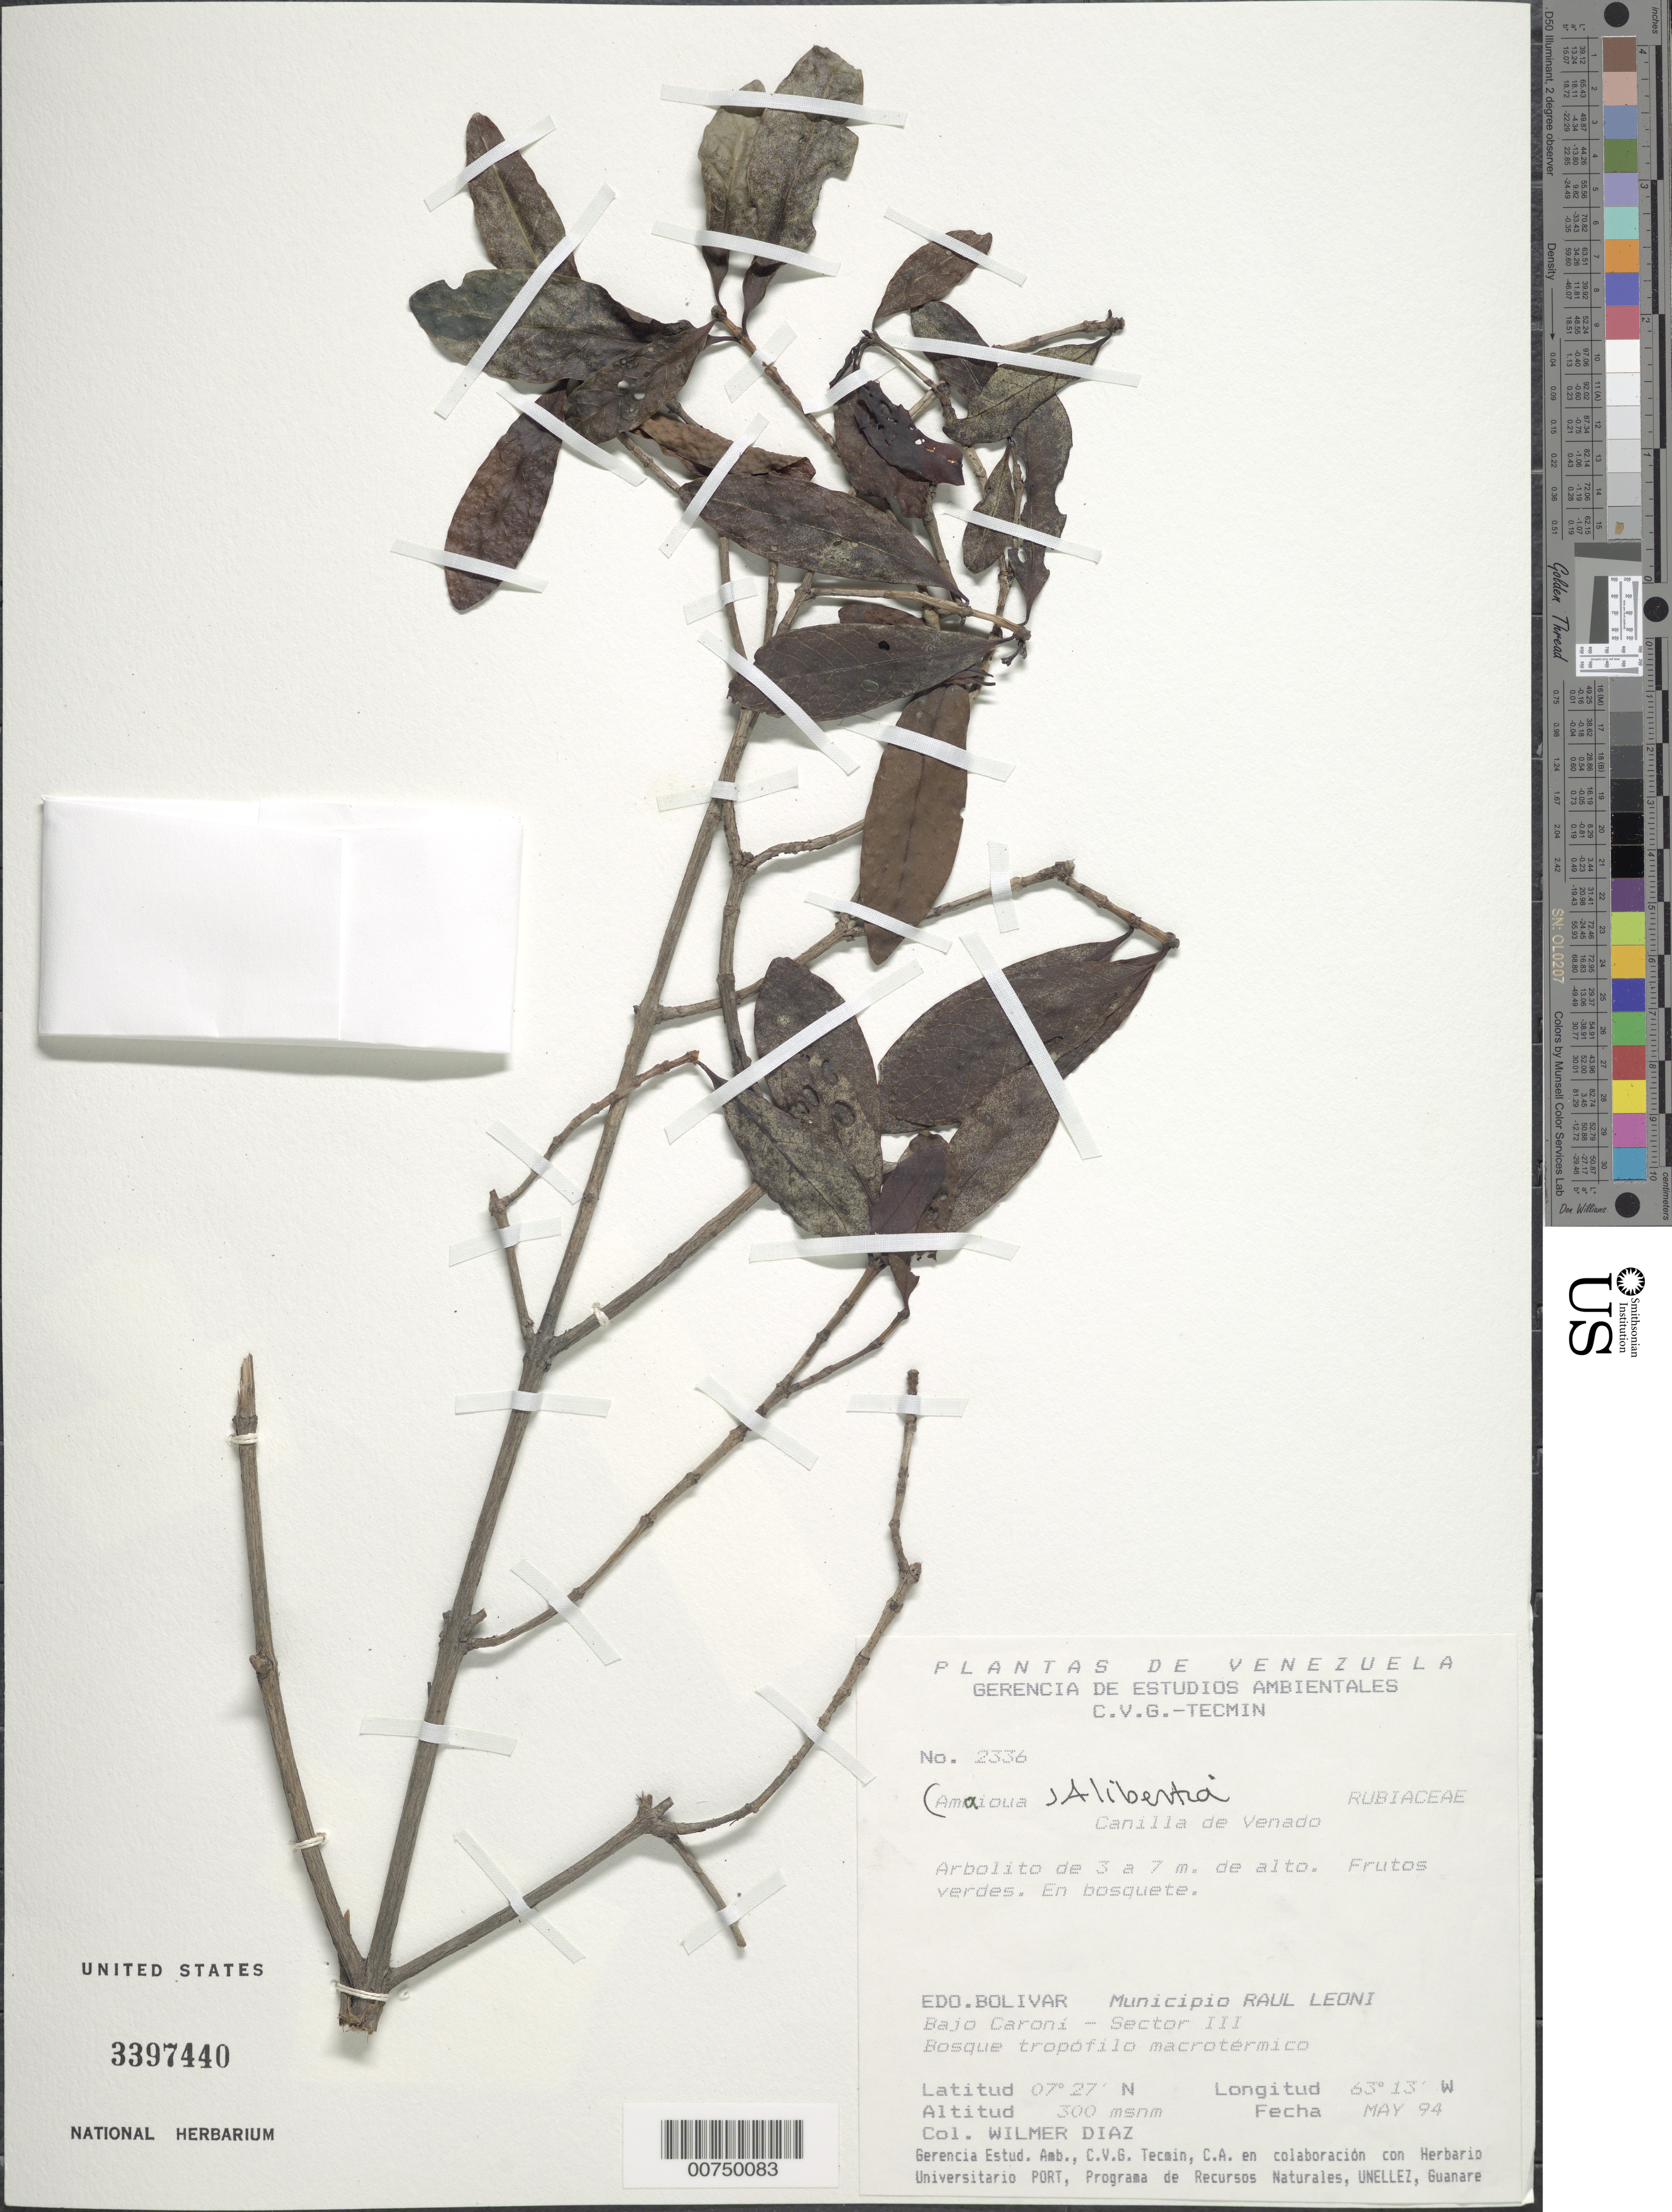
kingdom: Plantae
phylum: Tracheophyta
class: Magnoliopsida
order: Gentianales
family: Rubiaceae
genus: Alibertia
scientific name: Alibertia sp.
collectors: W. Díaz P.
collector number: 2336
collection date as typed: May-94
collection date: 1994-05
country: Venezuela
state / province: Bolívar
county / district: Angostura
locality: Mun. Raúl Leoni [=Angostura], Bajo Caroní, Sector III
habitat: Bosque tropofilo macrotermico; en bosquete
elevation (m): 300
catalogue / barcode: US 3397440